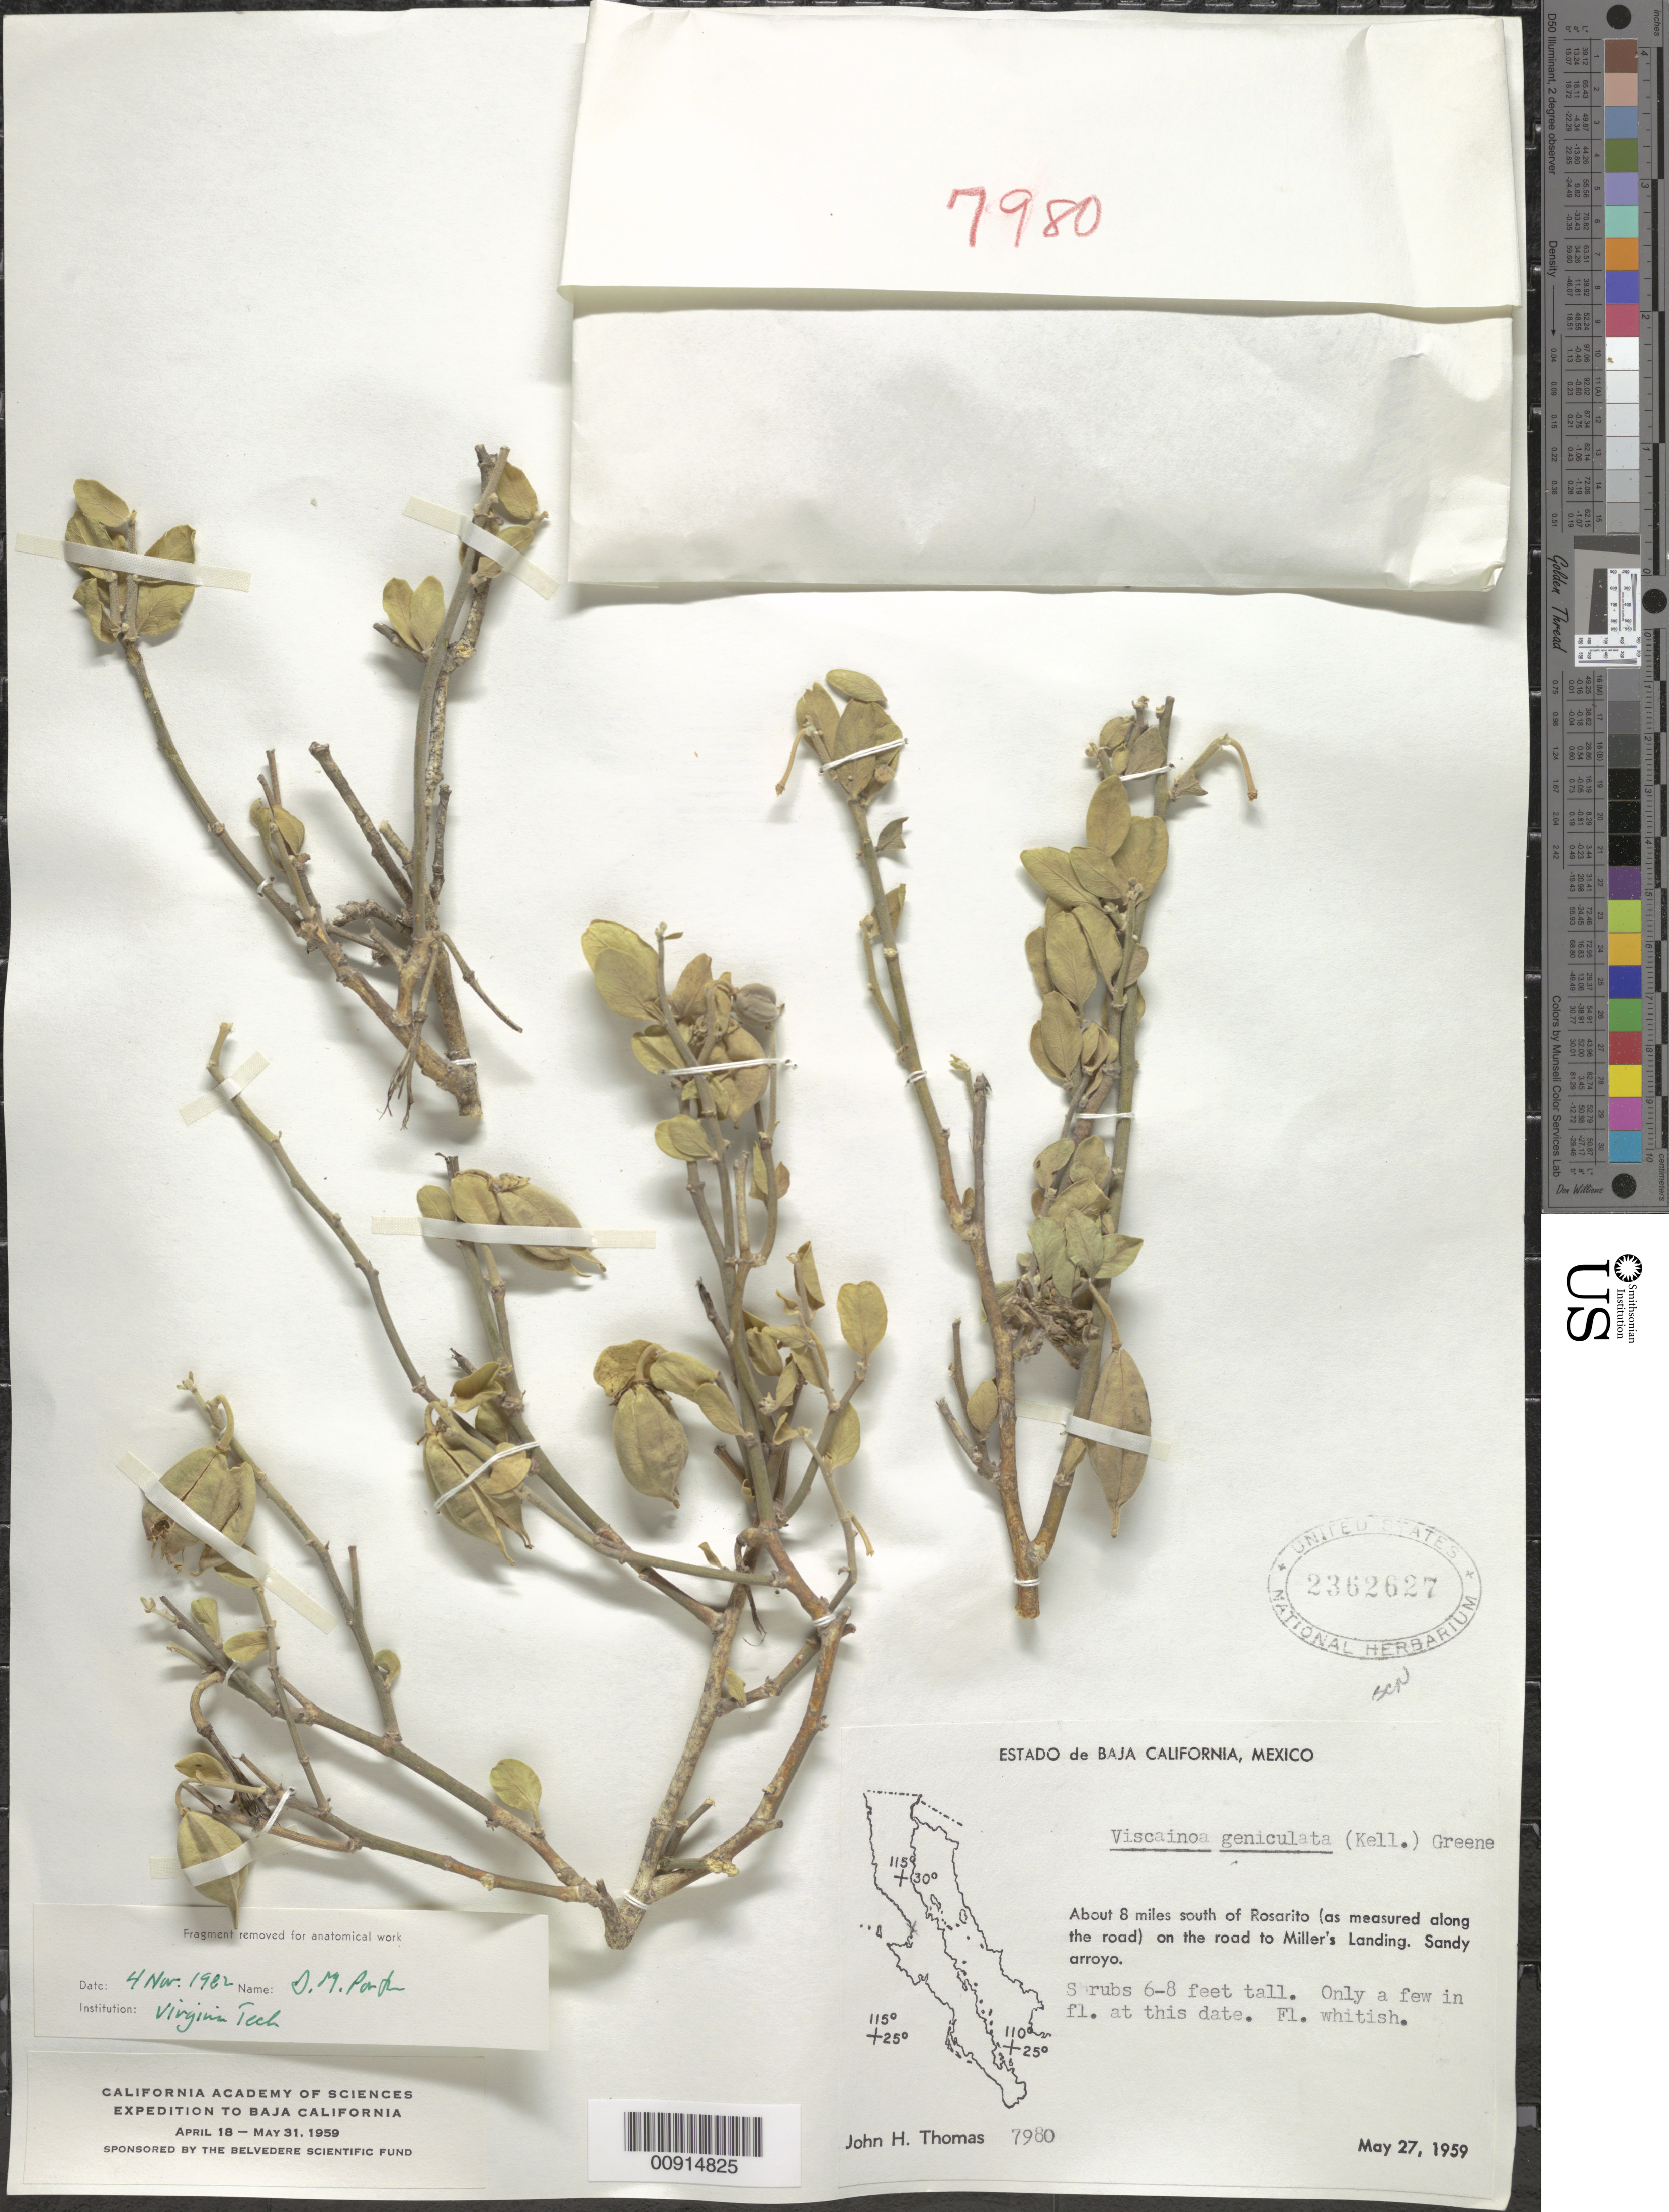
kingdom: Plantae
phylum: Tracheophyta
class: Magnoliopsida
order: Zygophyllales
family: Zygophyllaceae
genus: Viscainoa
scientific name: Viscainoa geniculata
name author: (Kellogg) Greene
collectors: J. H. Thomas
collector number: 7980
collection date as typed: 27 May 1959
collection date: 1959-05-27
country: Mexico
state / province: Baja California Norte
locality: About 8 miles south of Rosarito (as measured along the road) on road to Miller's Landing. Baja California.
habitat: Sandy arroyo.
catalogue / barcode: US 2362627